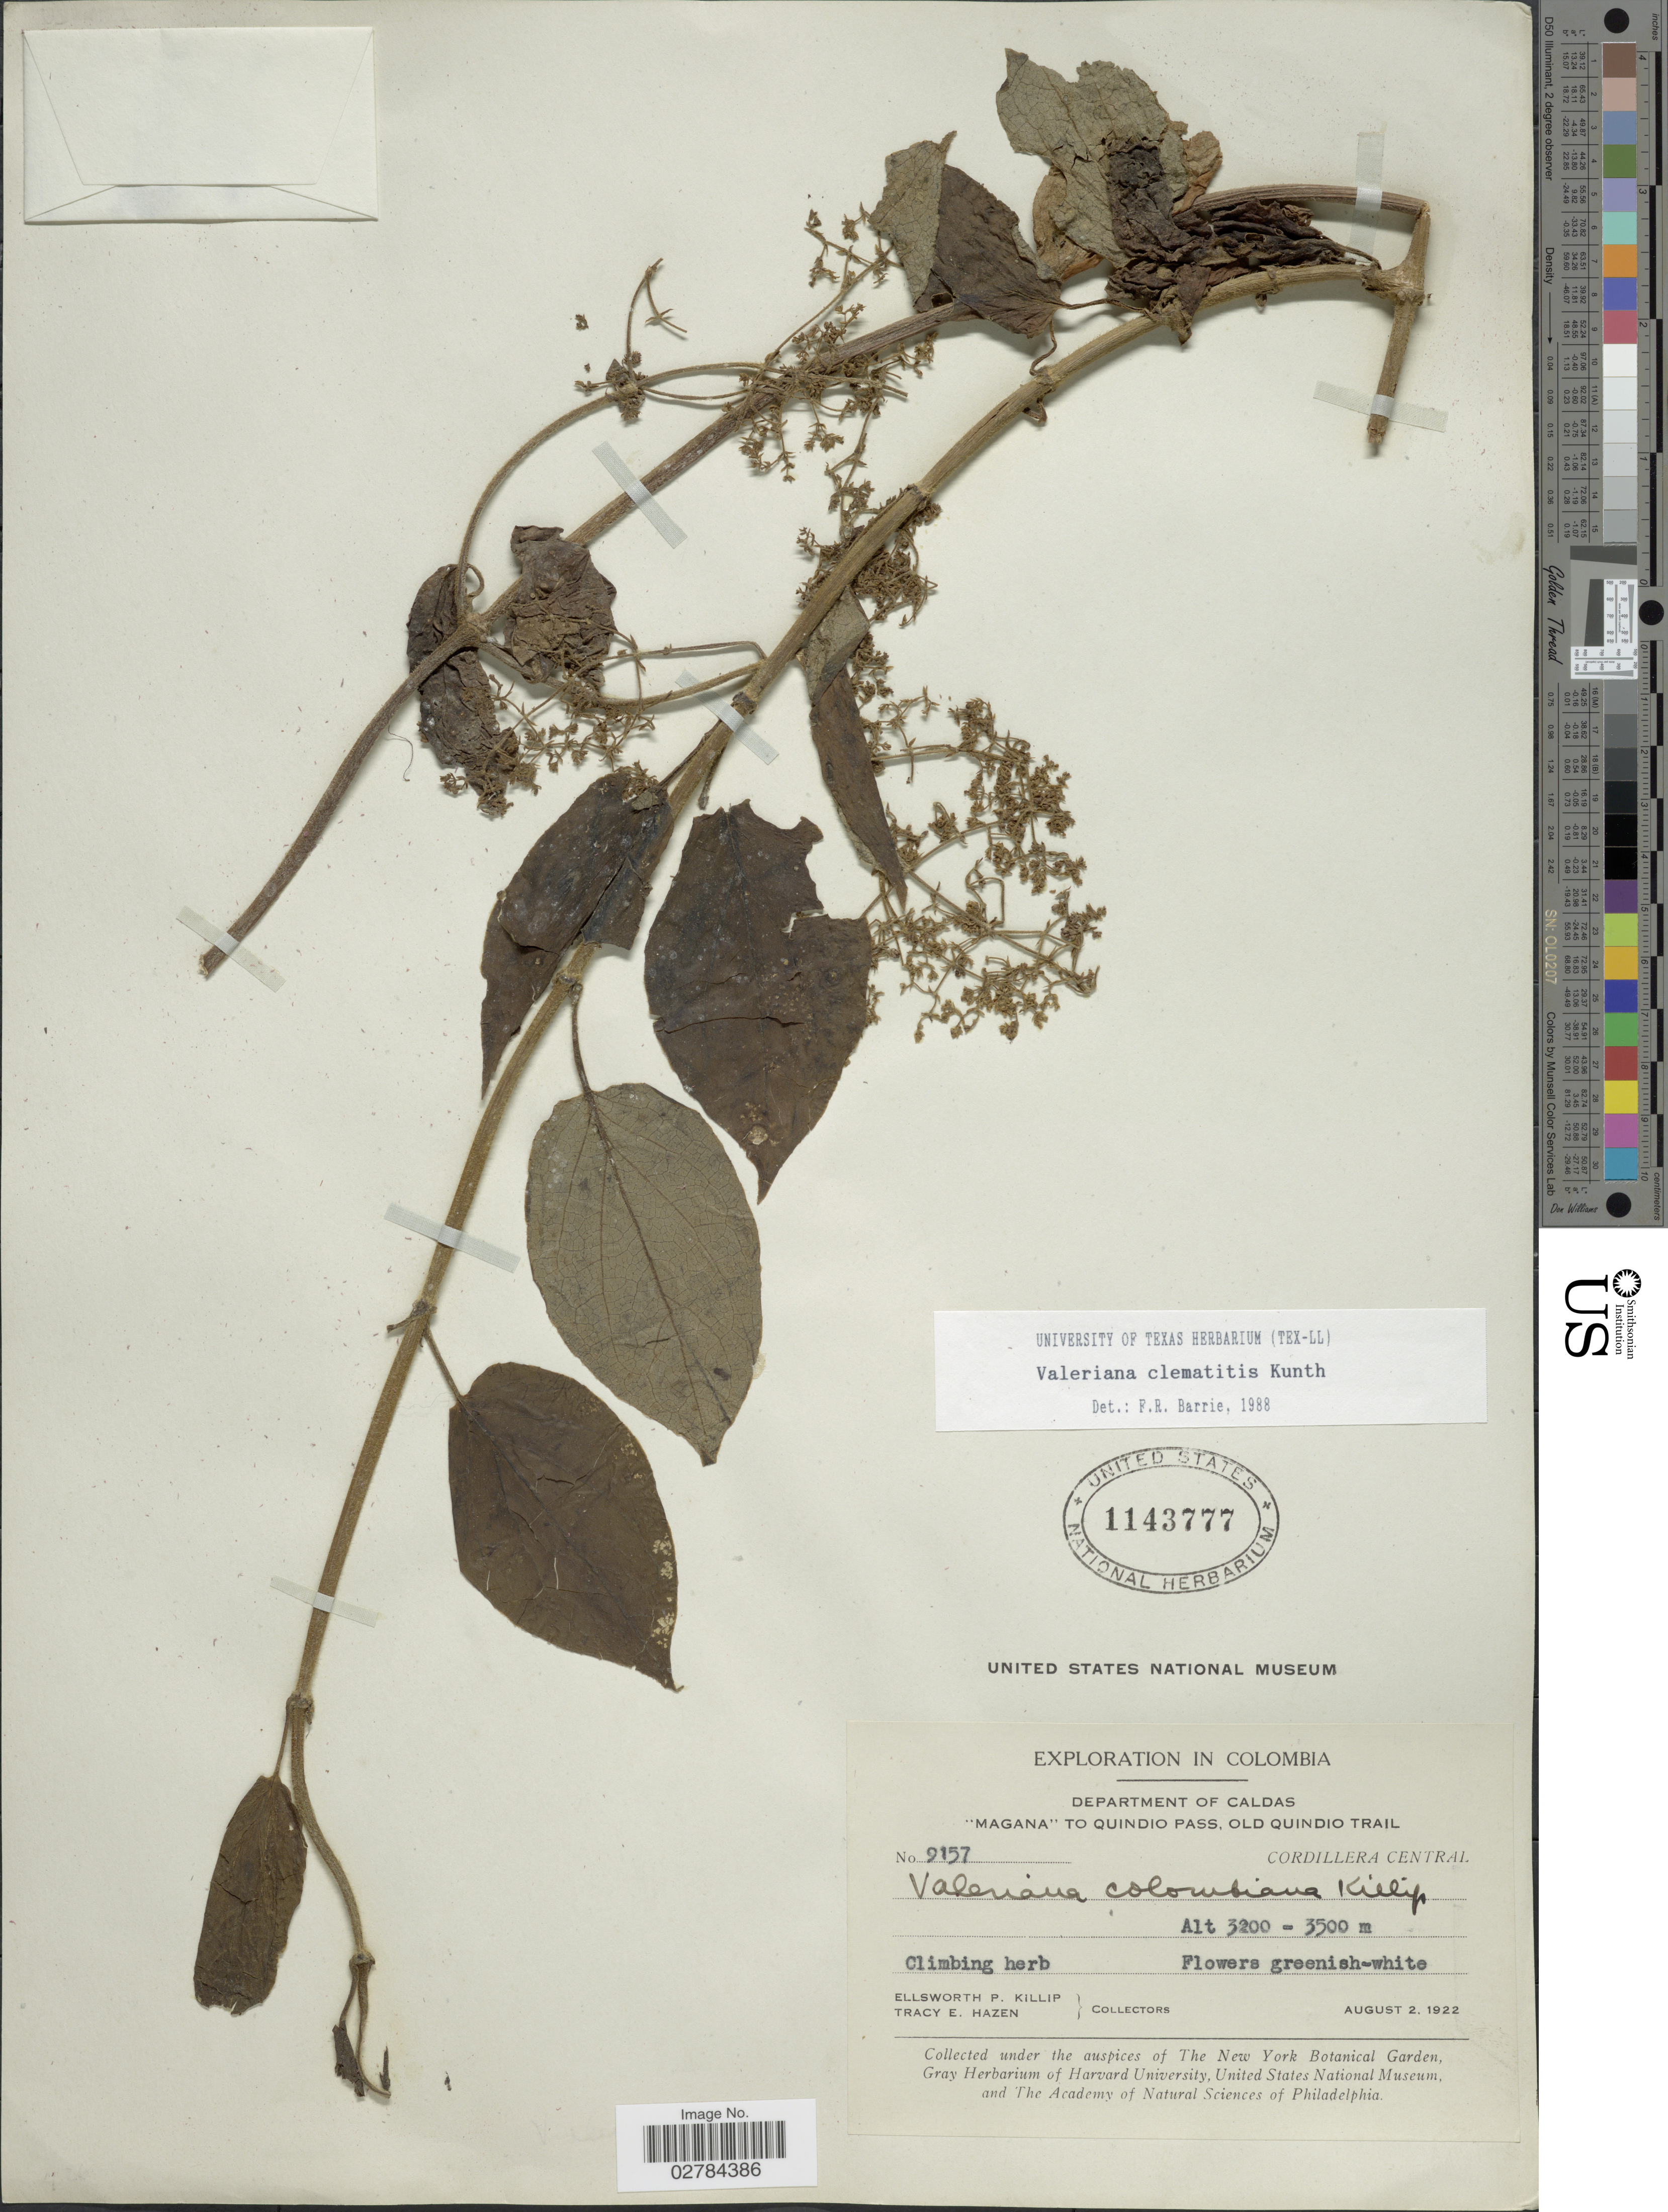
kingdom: Plantae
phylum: Tracheophyta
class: Magnoliopsida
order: Dipsacales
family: Caprifoliaceae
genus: Valeriana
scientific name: Valeriana clematitis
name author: Kunth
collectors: E. P. Killip & T. E. Hazen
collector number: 9157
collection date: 1922-08-02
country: Colombia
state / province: Caldas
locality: Department of Caldas. "Magana" to Quindio Pass, old Quindio trail. Cordillera Central.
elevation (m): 3200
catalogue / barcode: US 1143777